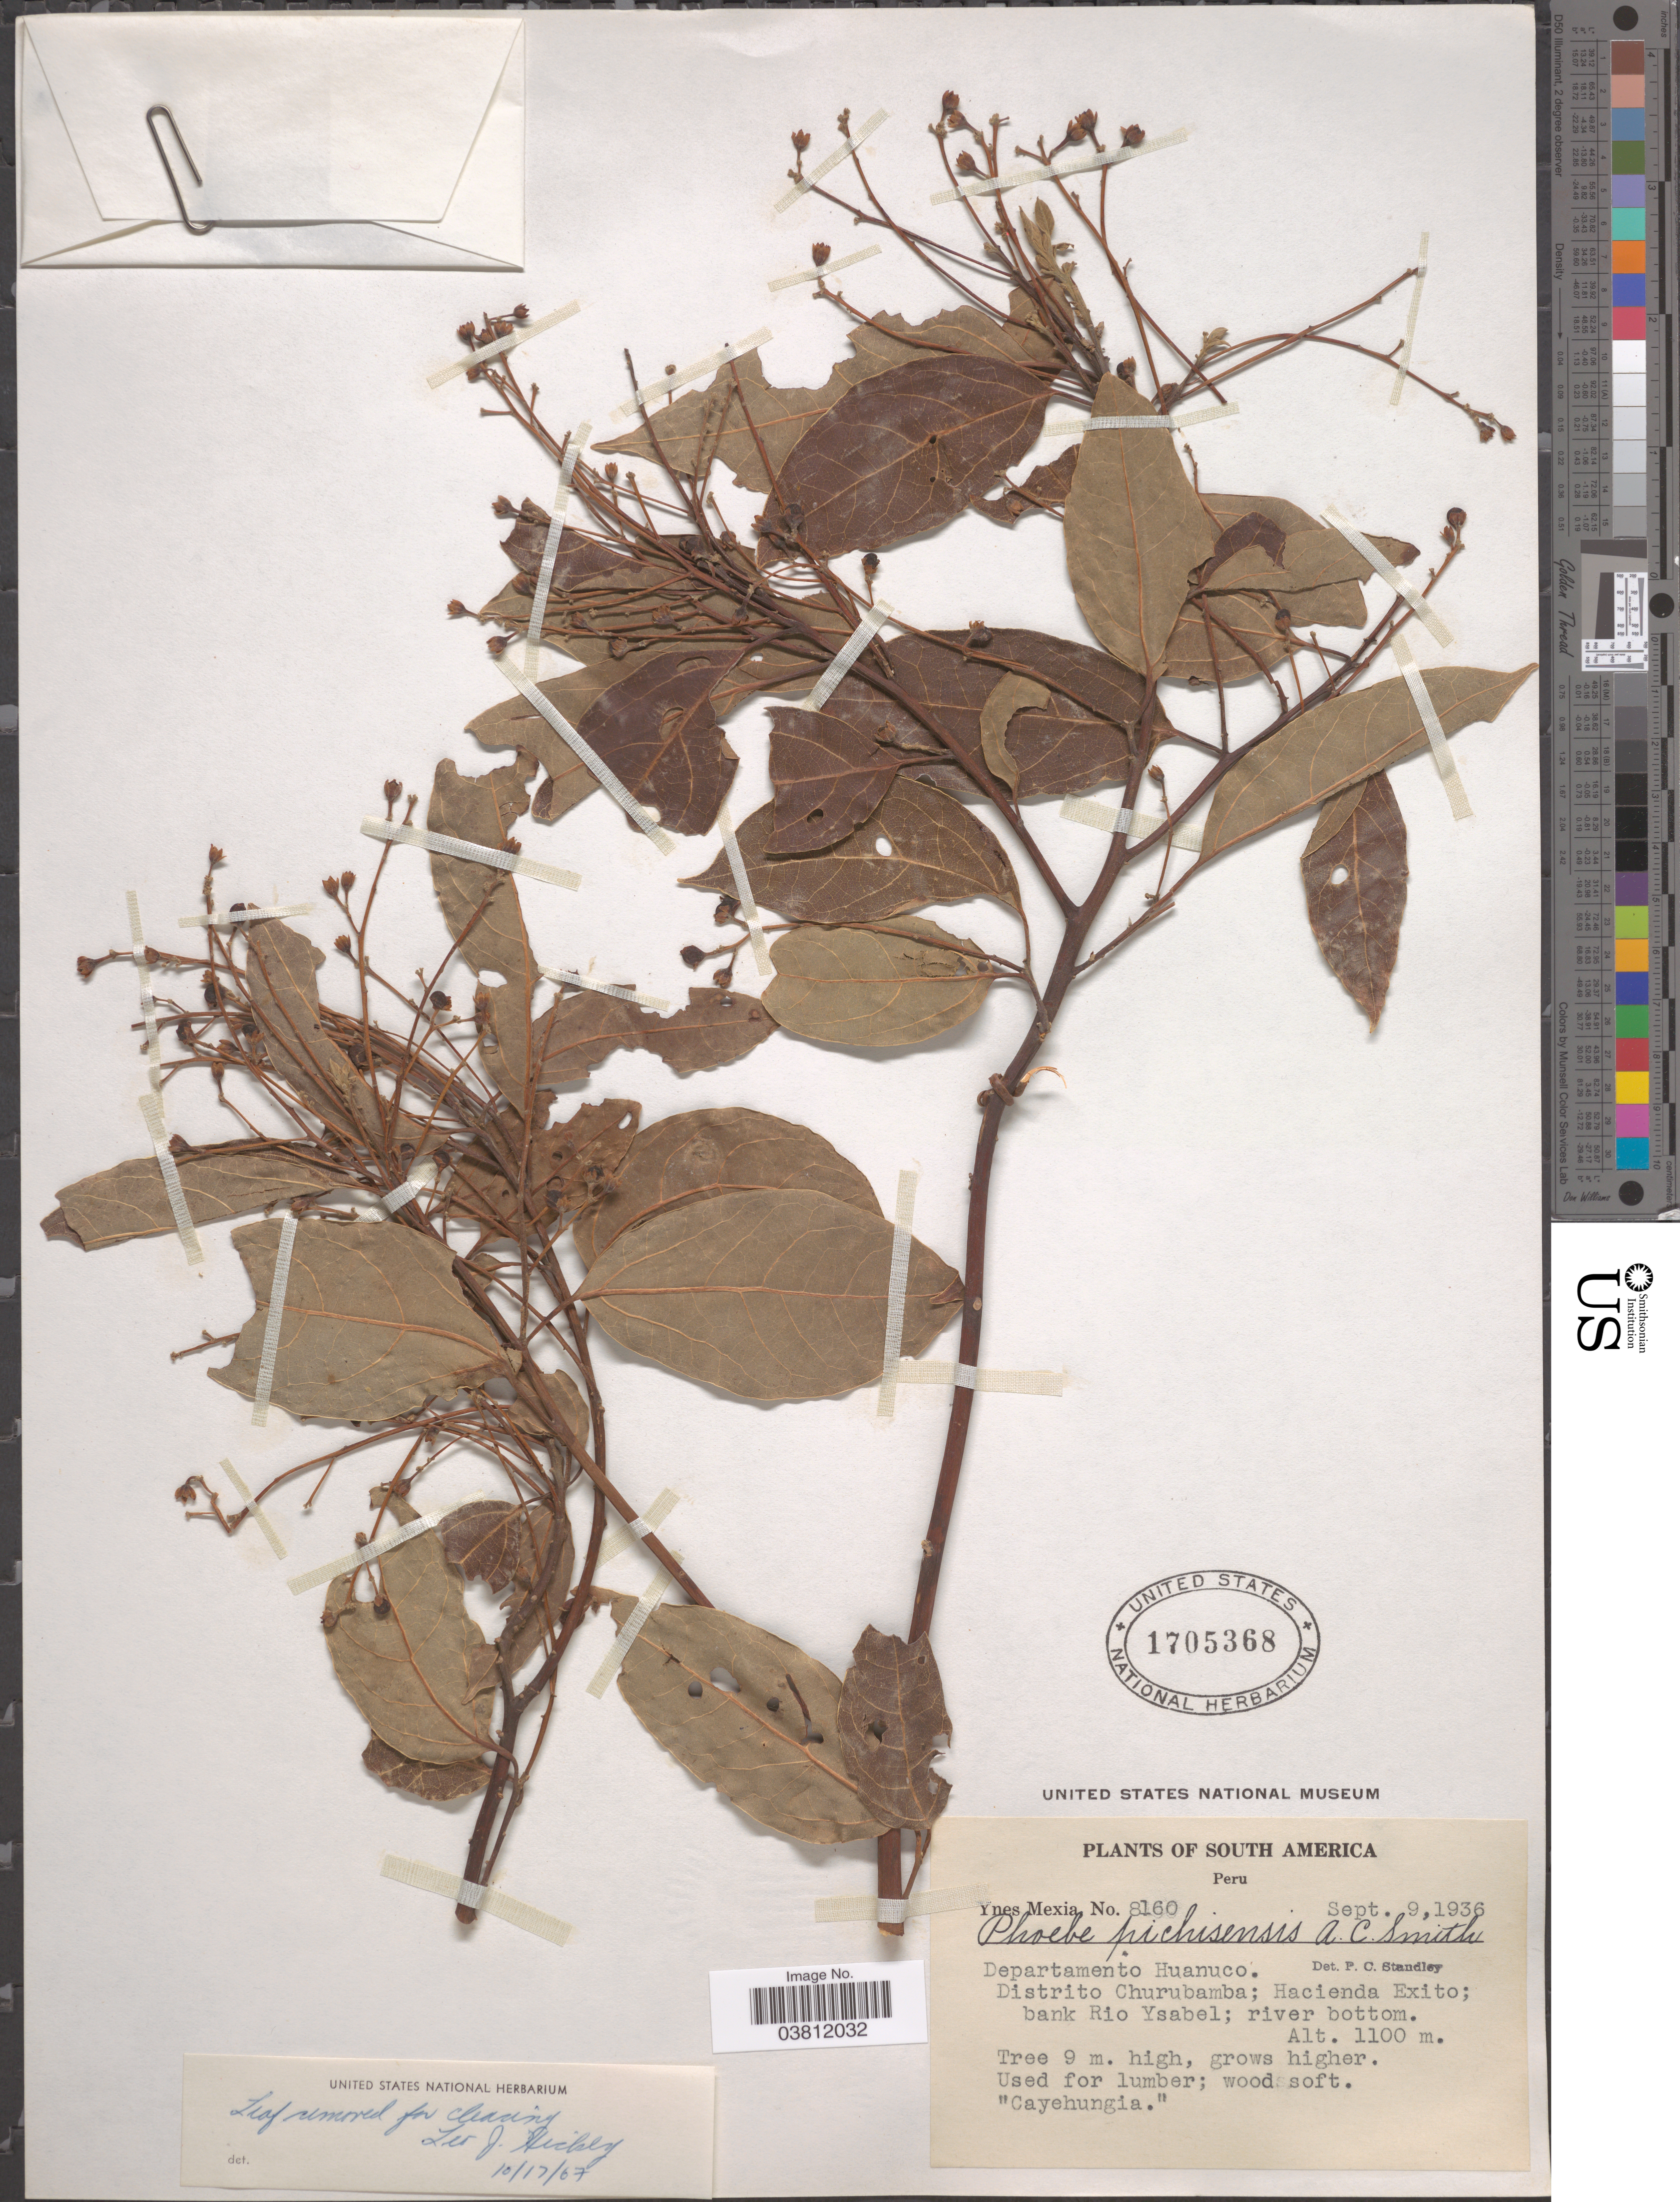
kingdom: Plantae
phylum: Tracheophyta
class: Magnoliopsida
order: Laurales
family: Lauraceae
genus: Phoebe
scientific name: Phoebe pichisensis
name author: A.C. Sm.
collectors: Y. Mexia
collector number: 8160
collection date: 1936-09-09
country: Peru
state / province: Huánuco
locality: Departamento Huanuco. Distrito Churubamba; Hacienda Exito; bank Rio Ysabel; river bottom.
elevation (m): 1100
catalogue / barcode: US 1705368